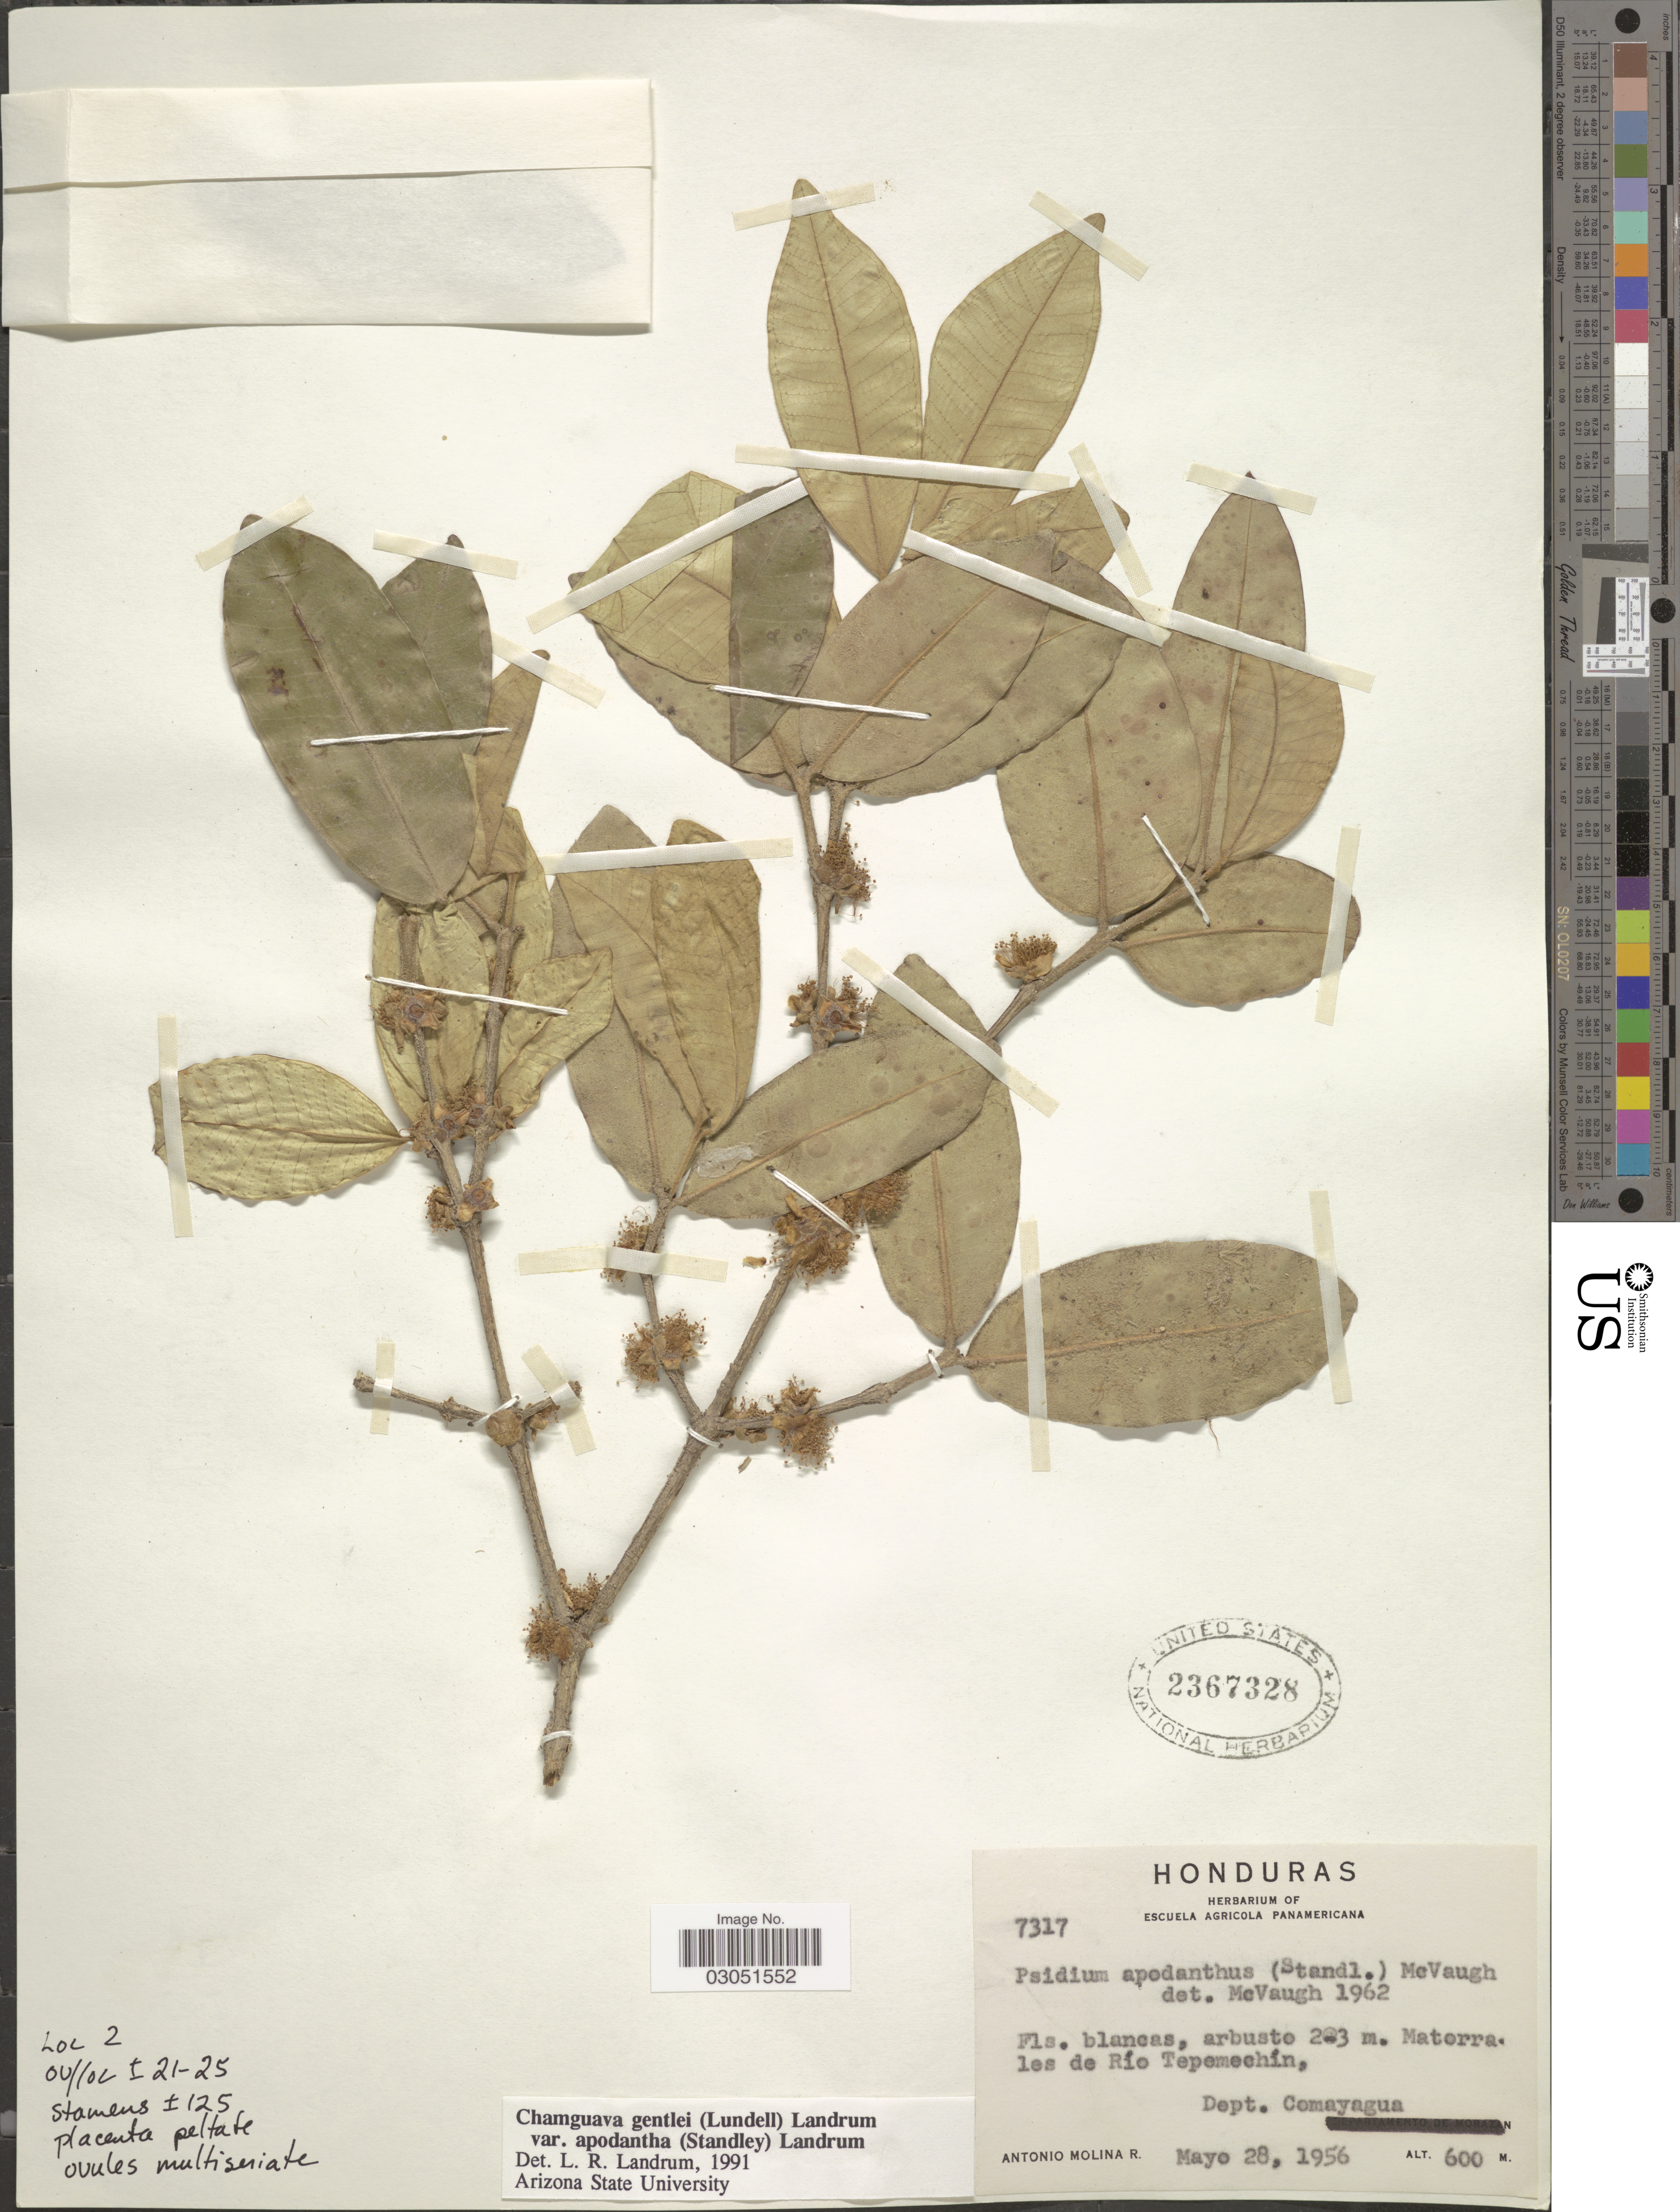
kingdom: Plantae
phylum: Tracheophyta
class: Magnoliopsida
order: Myrtales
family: Myrtaceae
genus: Chamguava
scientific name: Chamguava gentlei var. apodantha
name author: (Standl.) Landrum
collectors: A. Molina R.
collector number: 7317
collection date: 1956-05-28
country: Honduras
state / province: Comayagua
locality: Matorra les de Río Tepemechín, Dept. Comayagua.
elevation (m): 600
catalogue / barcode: US 2367328